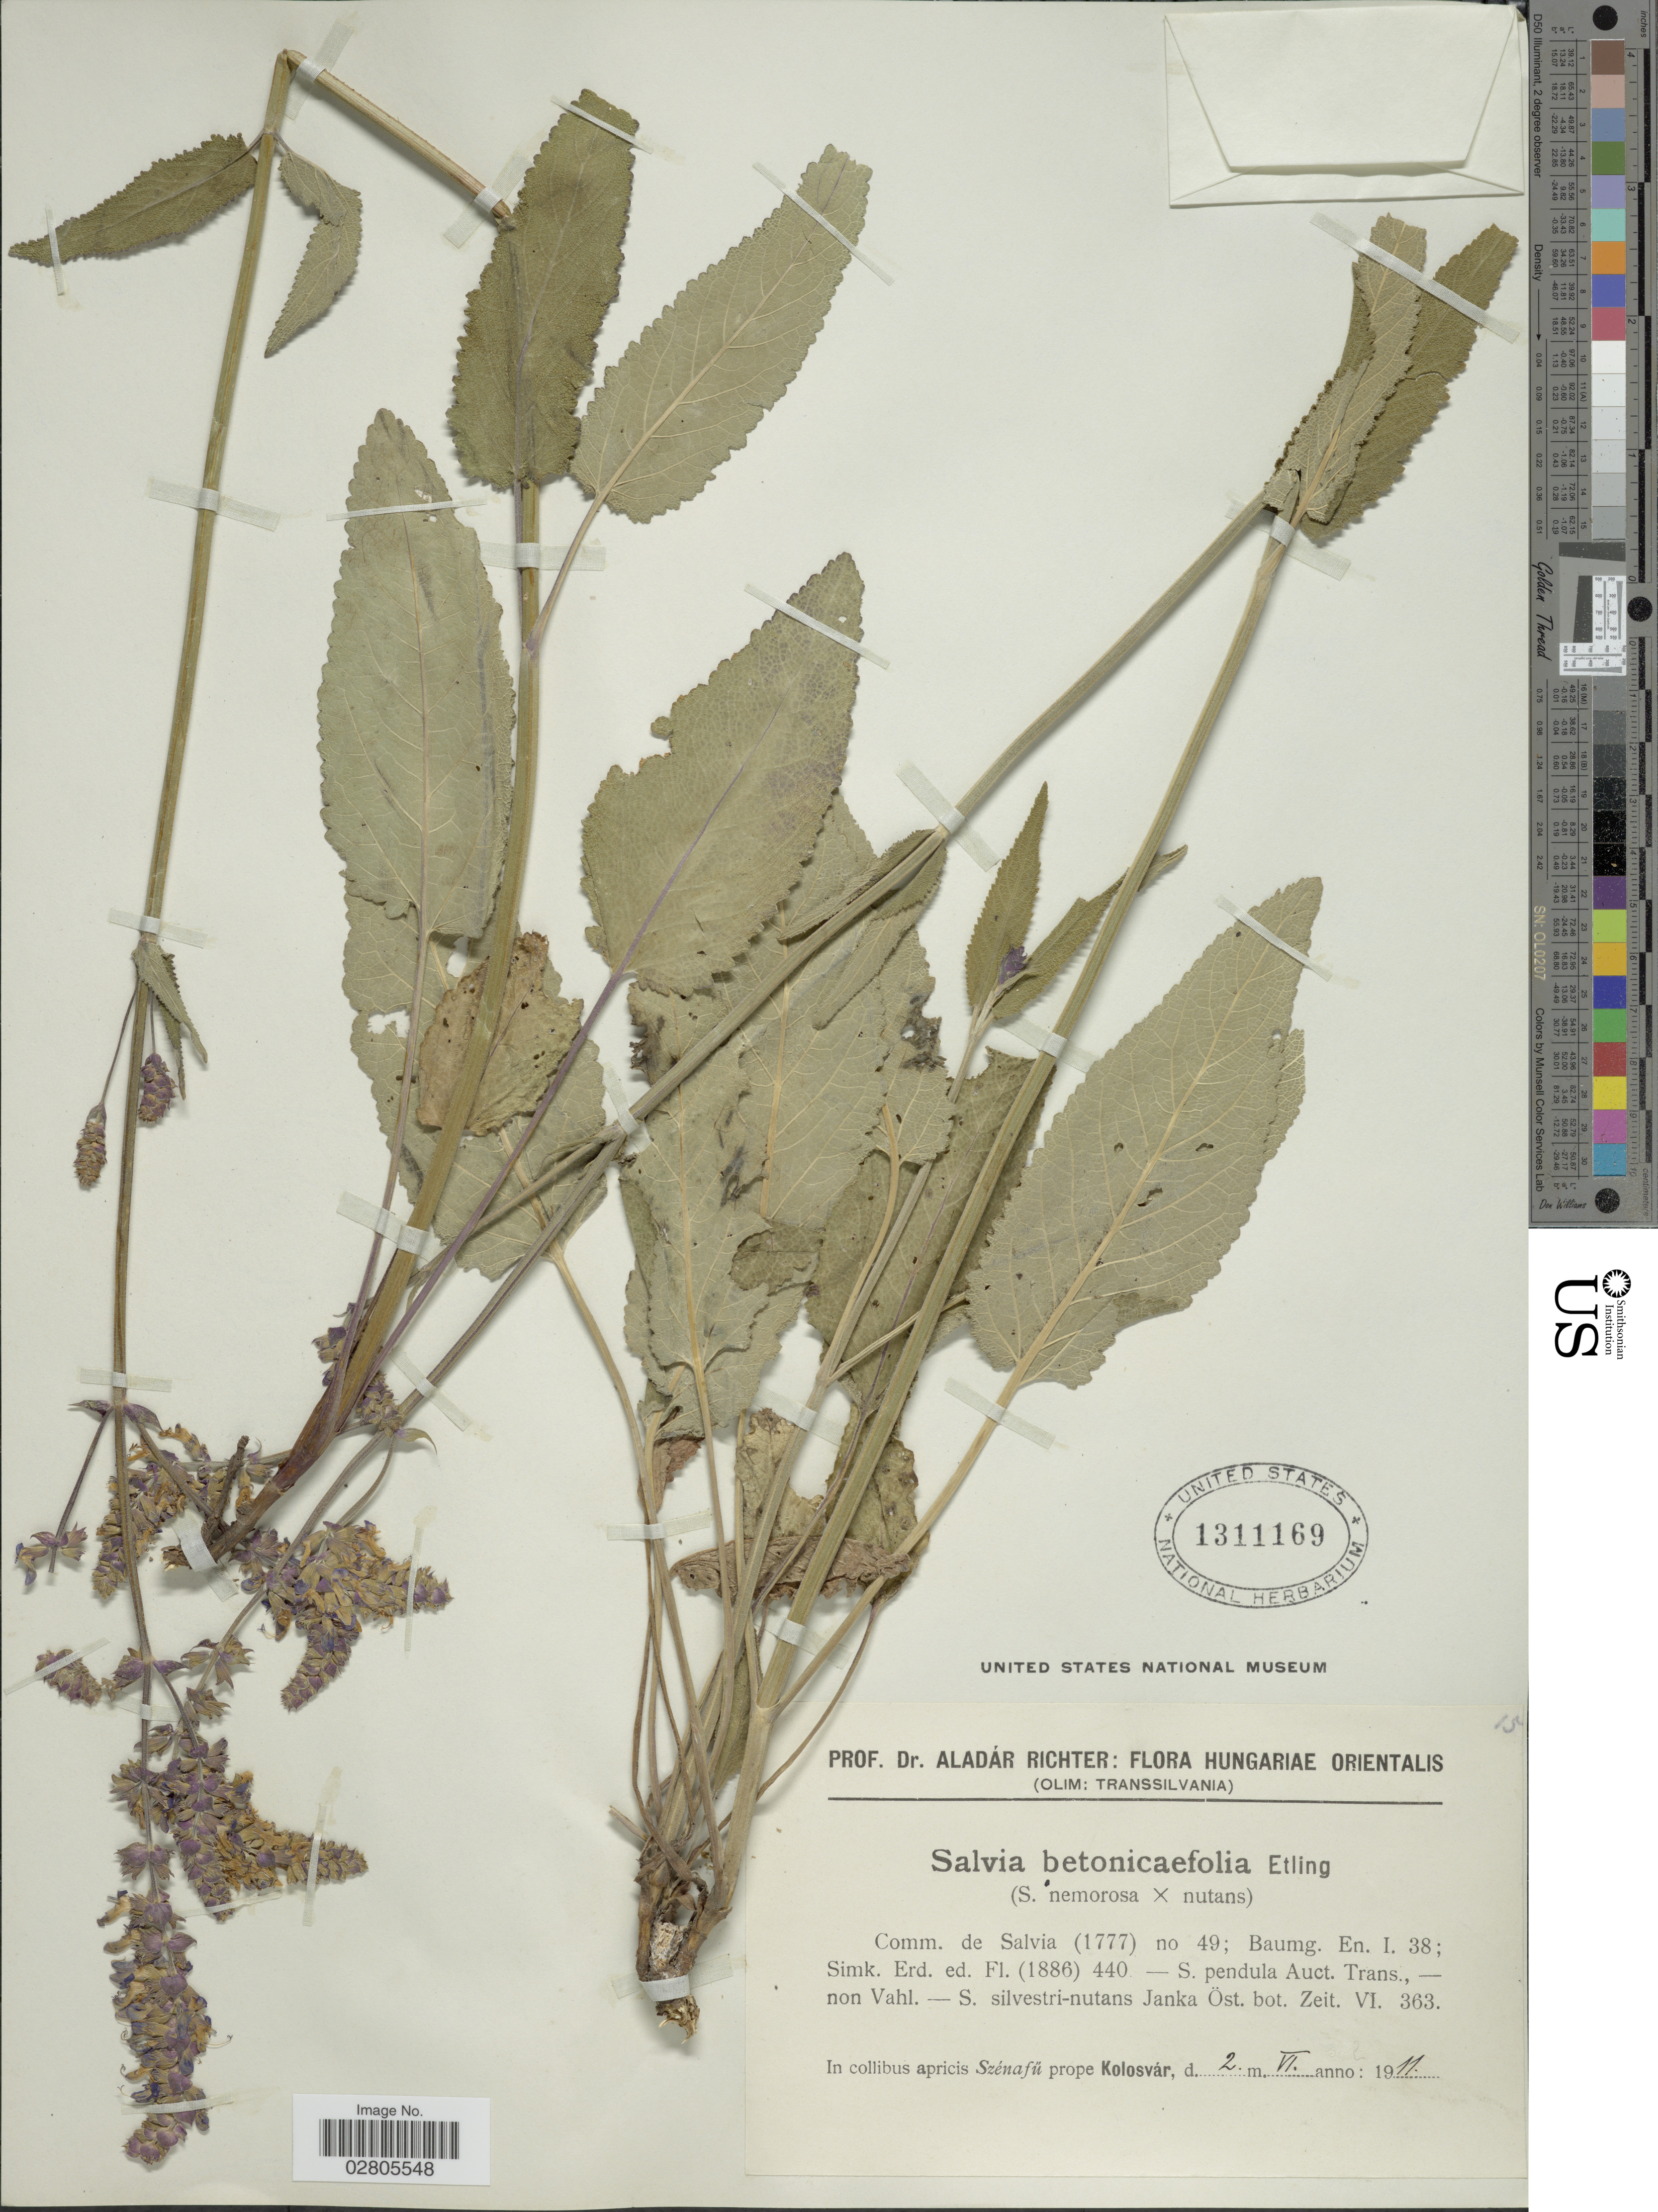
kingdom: Plantae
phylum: Tracheophyta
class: Magnoliopsida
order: Lamiales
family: Lamiaceae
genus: Salvia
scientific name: Salvia betonicifolia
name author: Etl.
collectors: A. Richter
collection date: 1911-06-02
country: Hungary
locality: In collibus apricis Szénafü prope Kolosvár.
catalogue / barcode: US 1311169